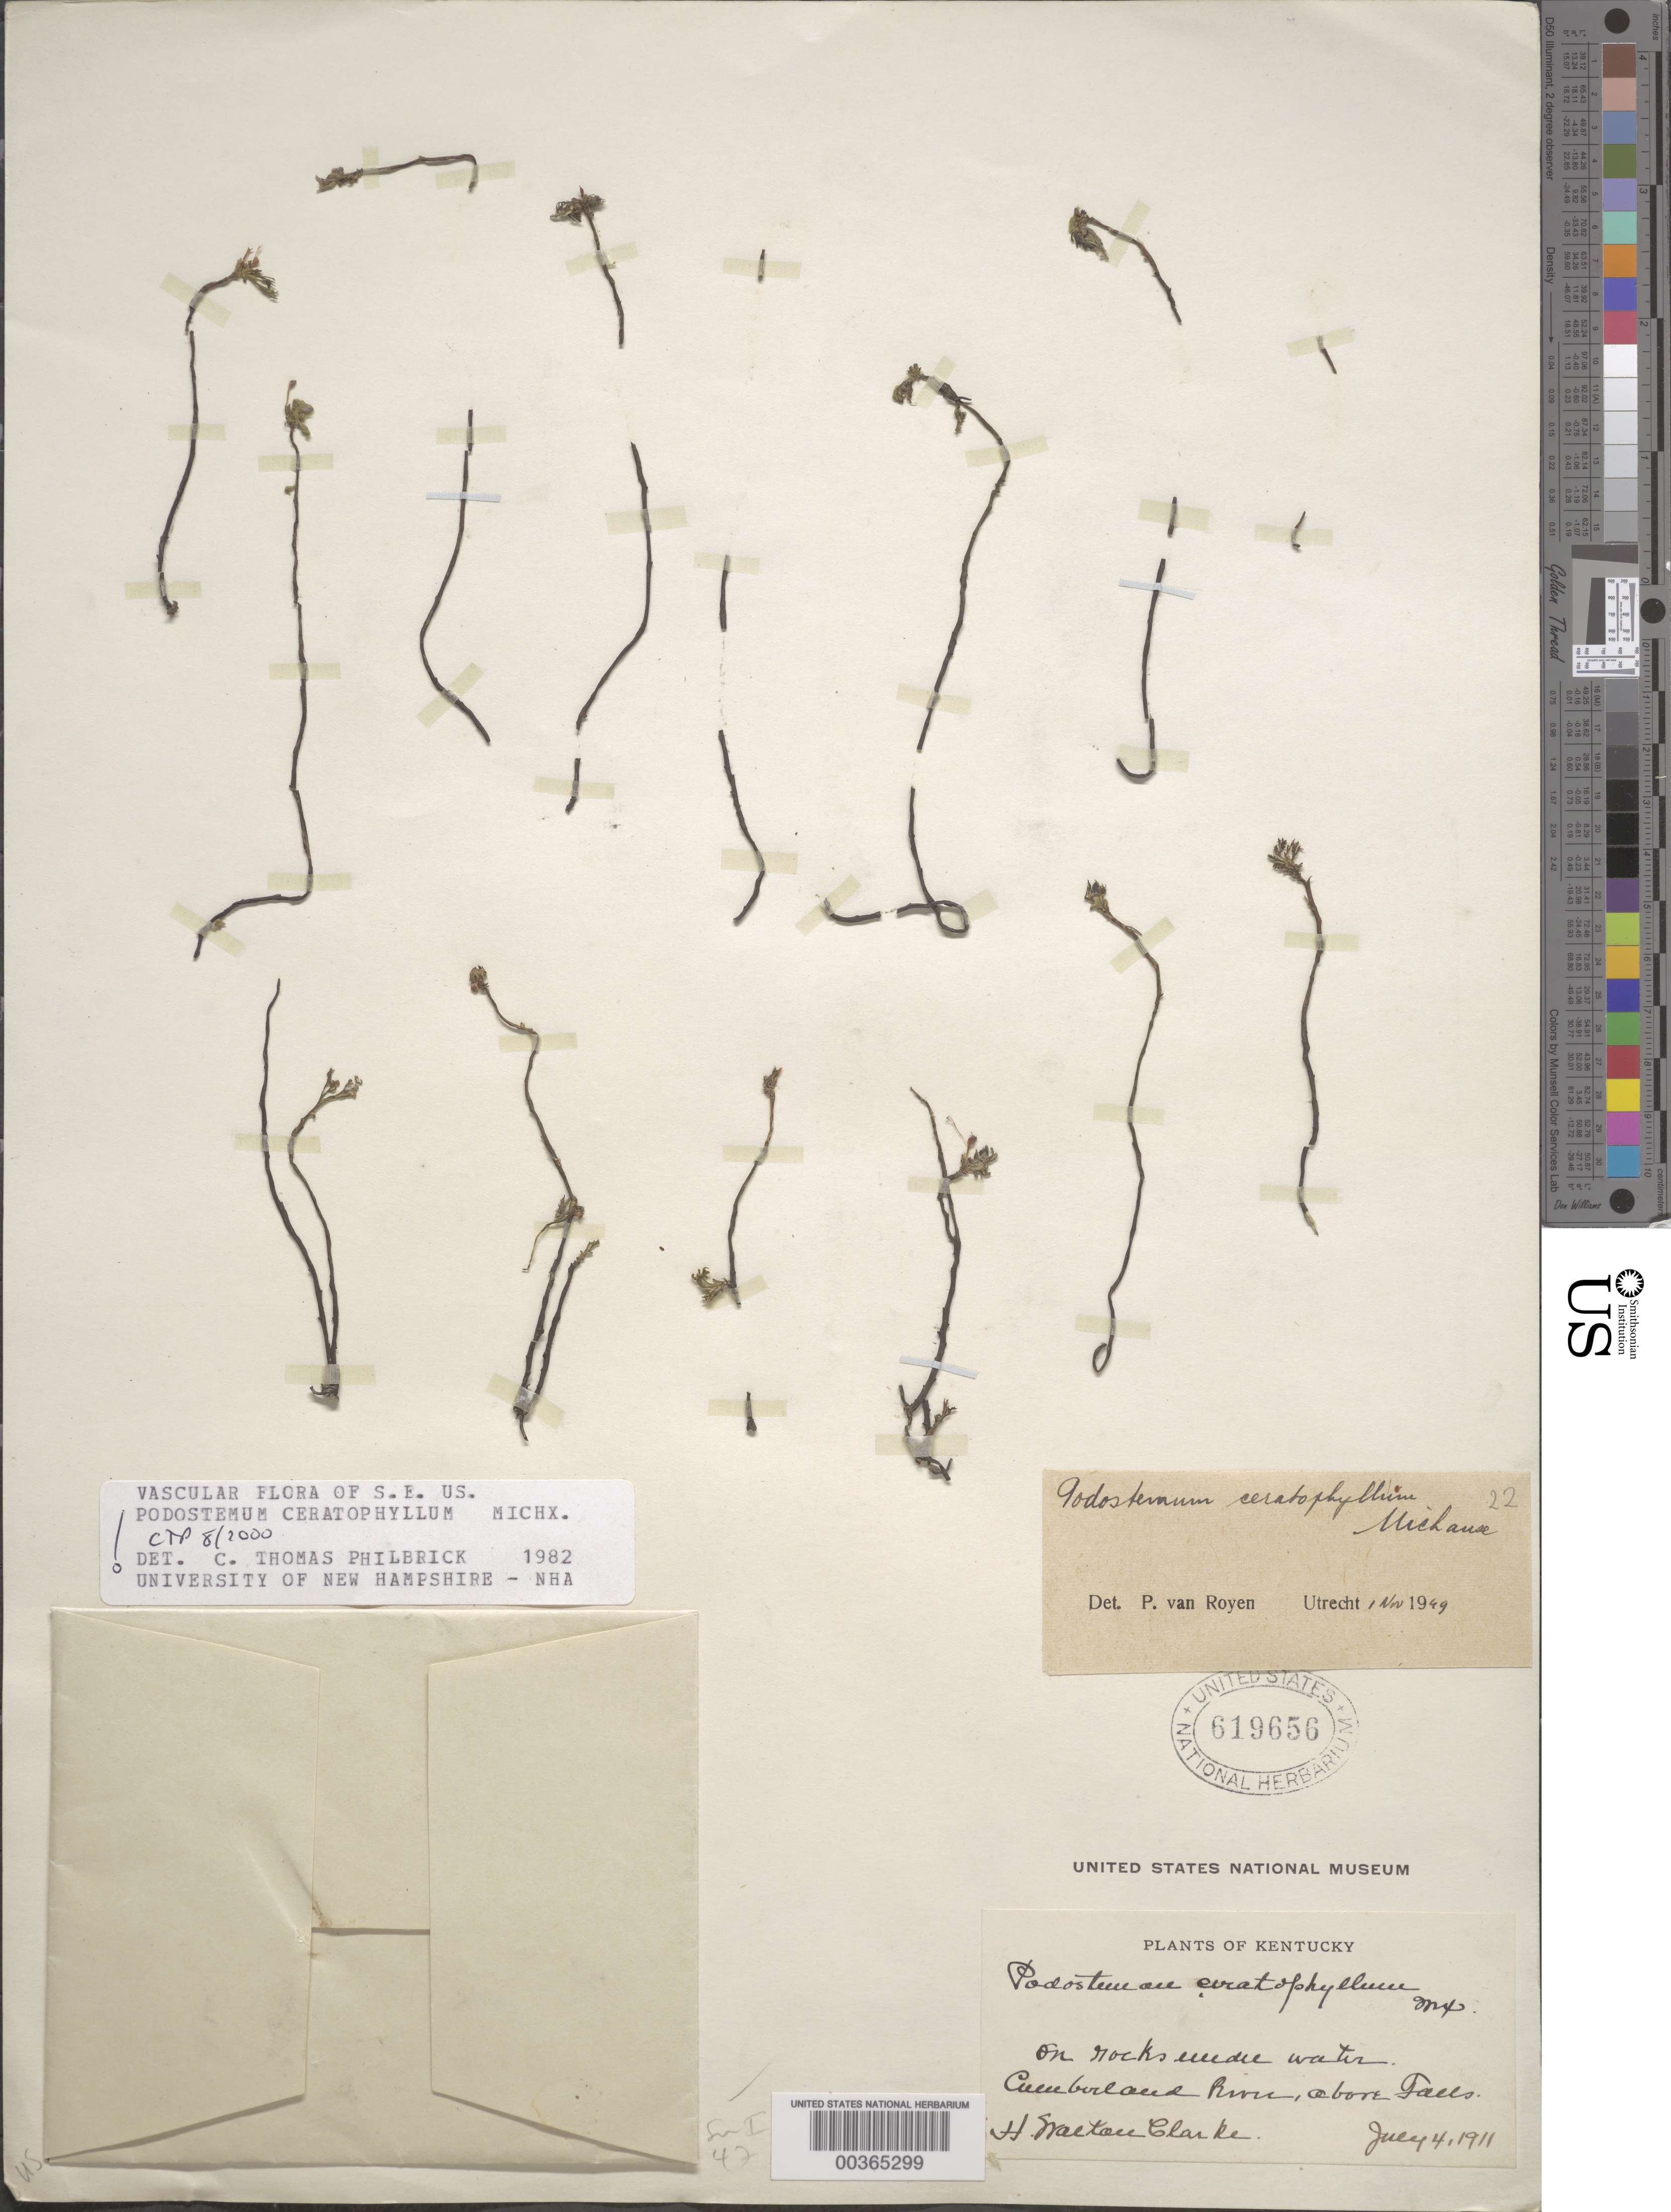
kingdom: Plantae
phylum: Tracheophyta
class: Magnoliopsida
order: Malpighiales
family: Podostemaceae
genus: Podostemum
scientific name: Podostemum ceratophylllum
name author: Michx.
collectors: H. W. Clark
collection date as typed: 04 Jul 1911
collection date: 1911-07-04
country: United States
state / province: Kentucky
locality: Cumberland river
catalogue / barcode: US 619656